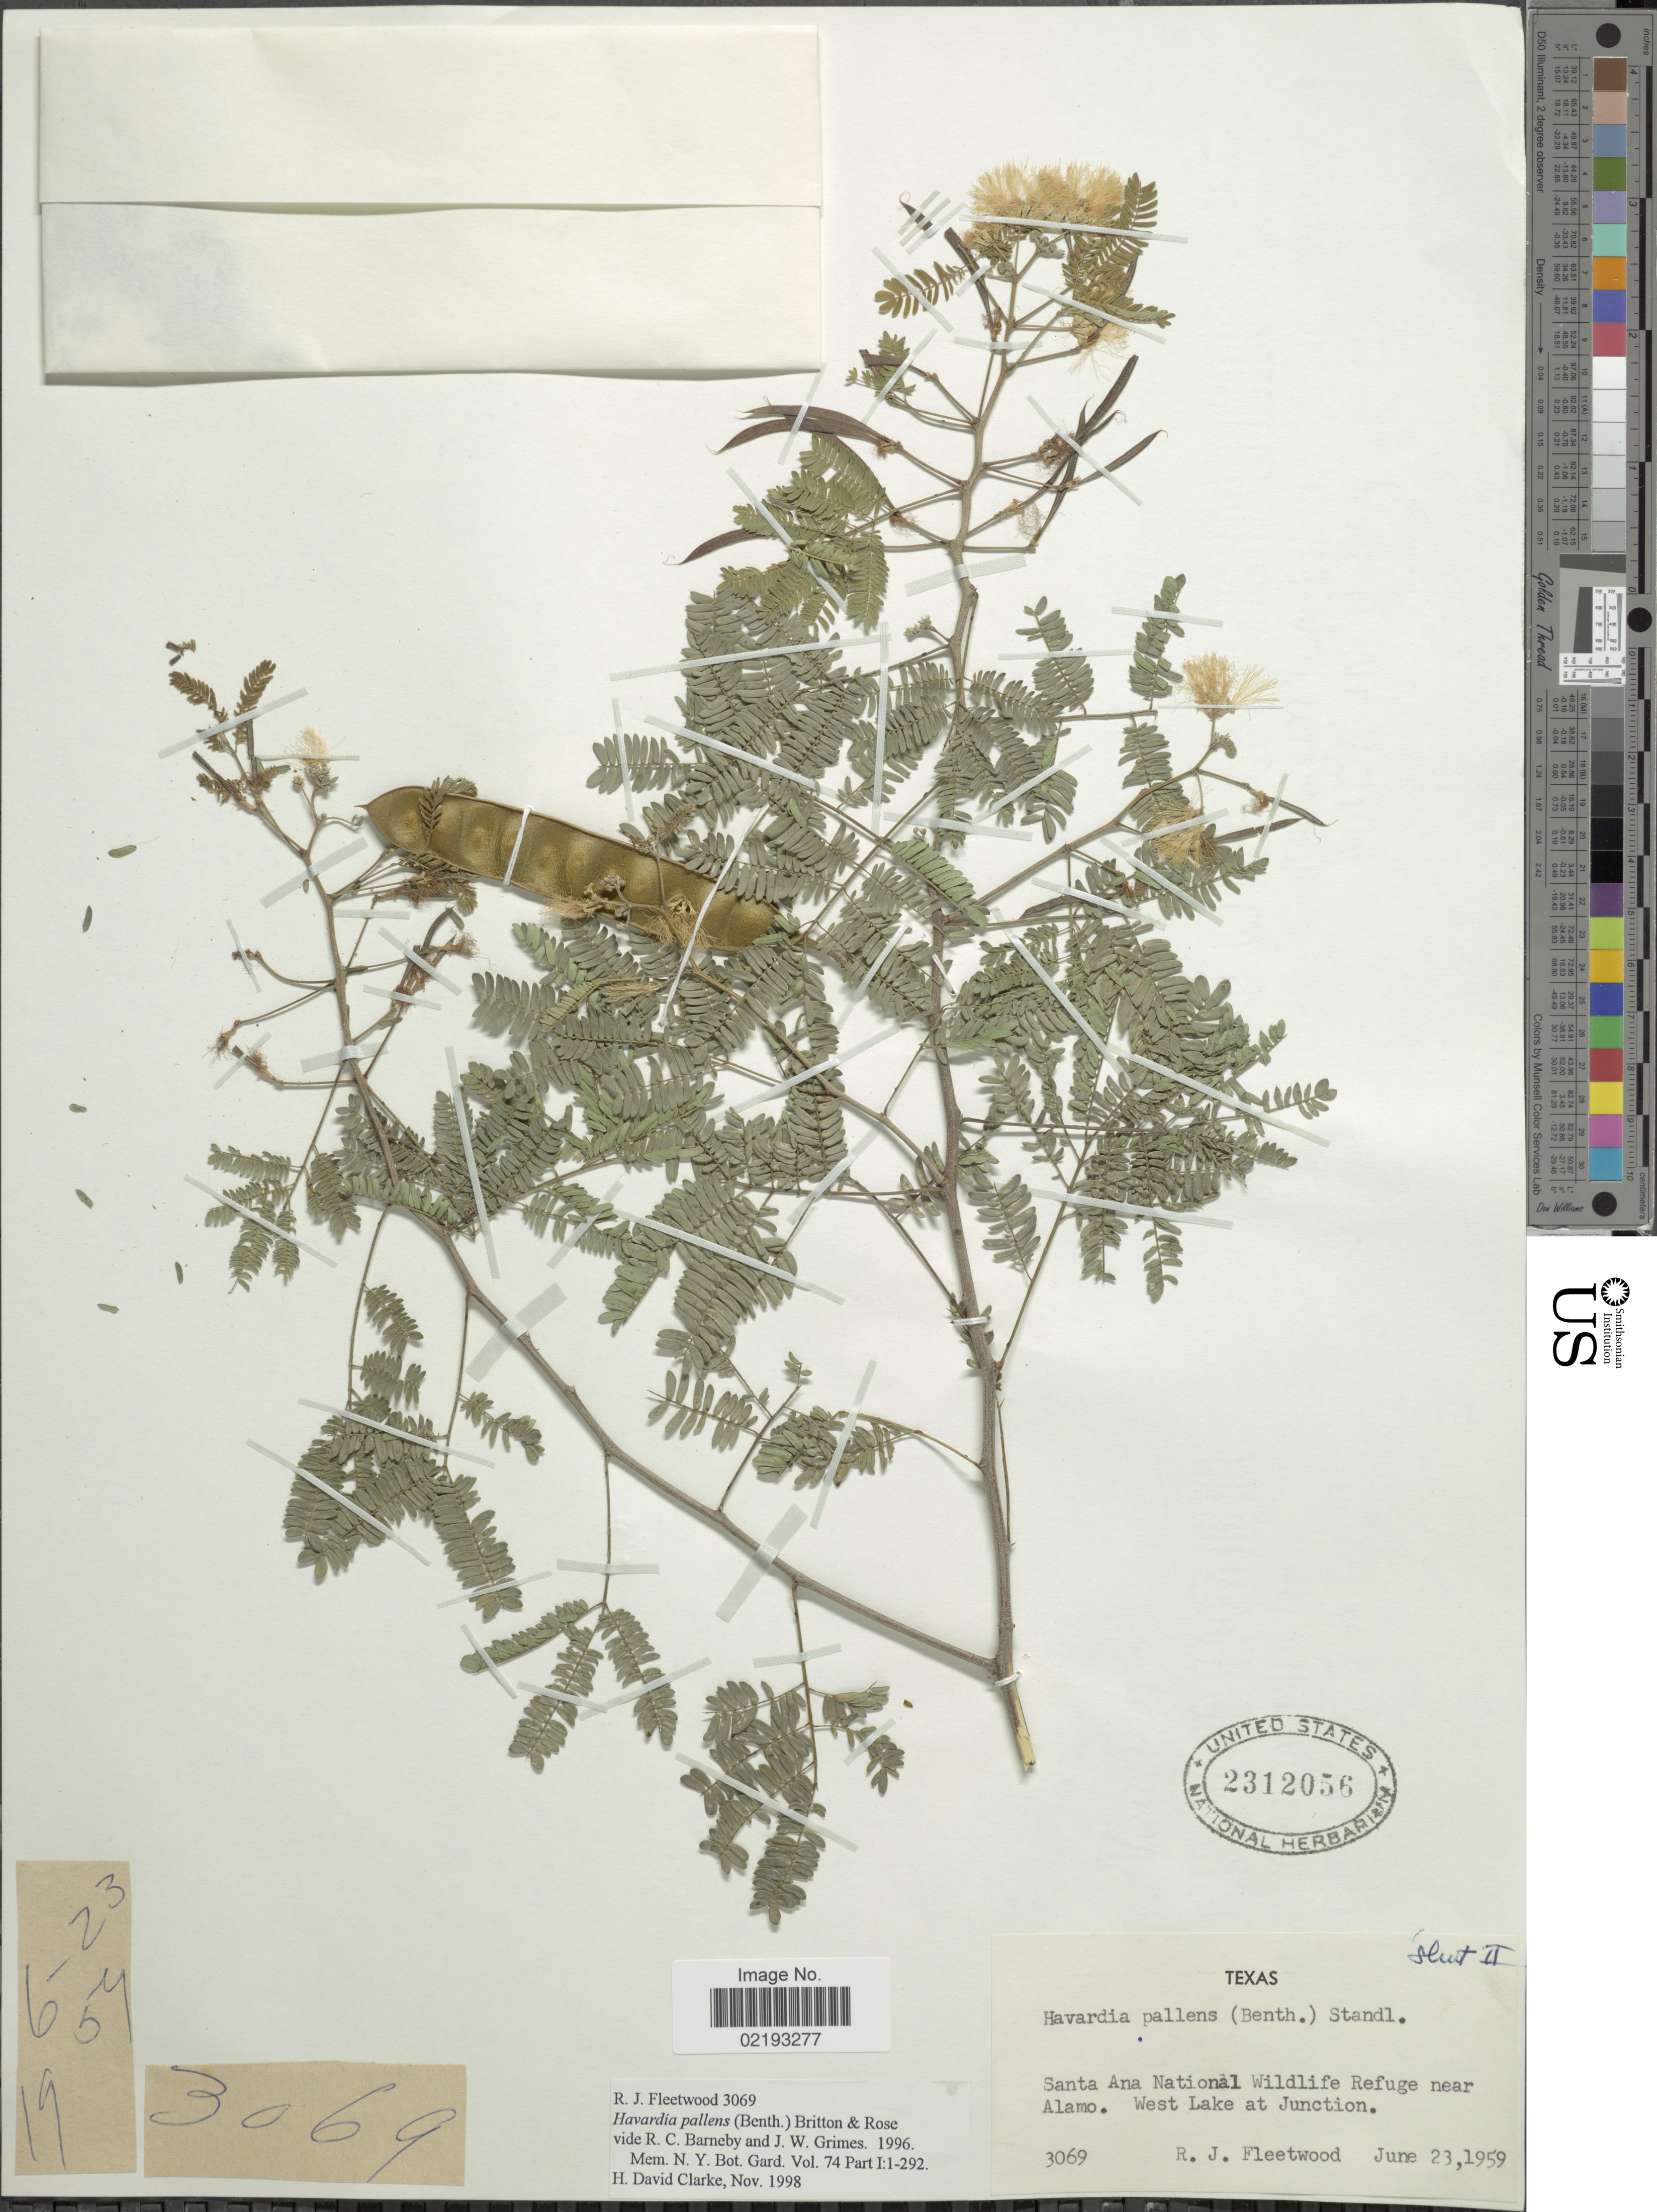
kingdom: Plantae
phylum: Tracheophyta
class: Magnoliopsida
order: Fabales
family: Fabaceae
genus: Havardia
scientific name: Havardia pallens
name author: (Benth.) Britton & Rose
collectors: R. J. Fleetwood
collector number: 3069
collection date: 1959-06-23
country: United States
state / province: Texas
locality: Santa Ana National Wildlife Refuge near Alamo. West Lake at Junction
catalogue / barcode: US 2312056